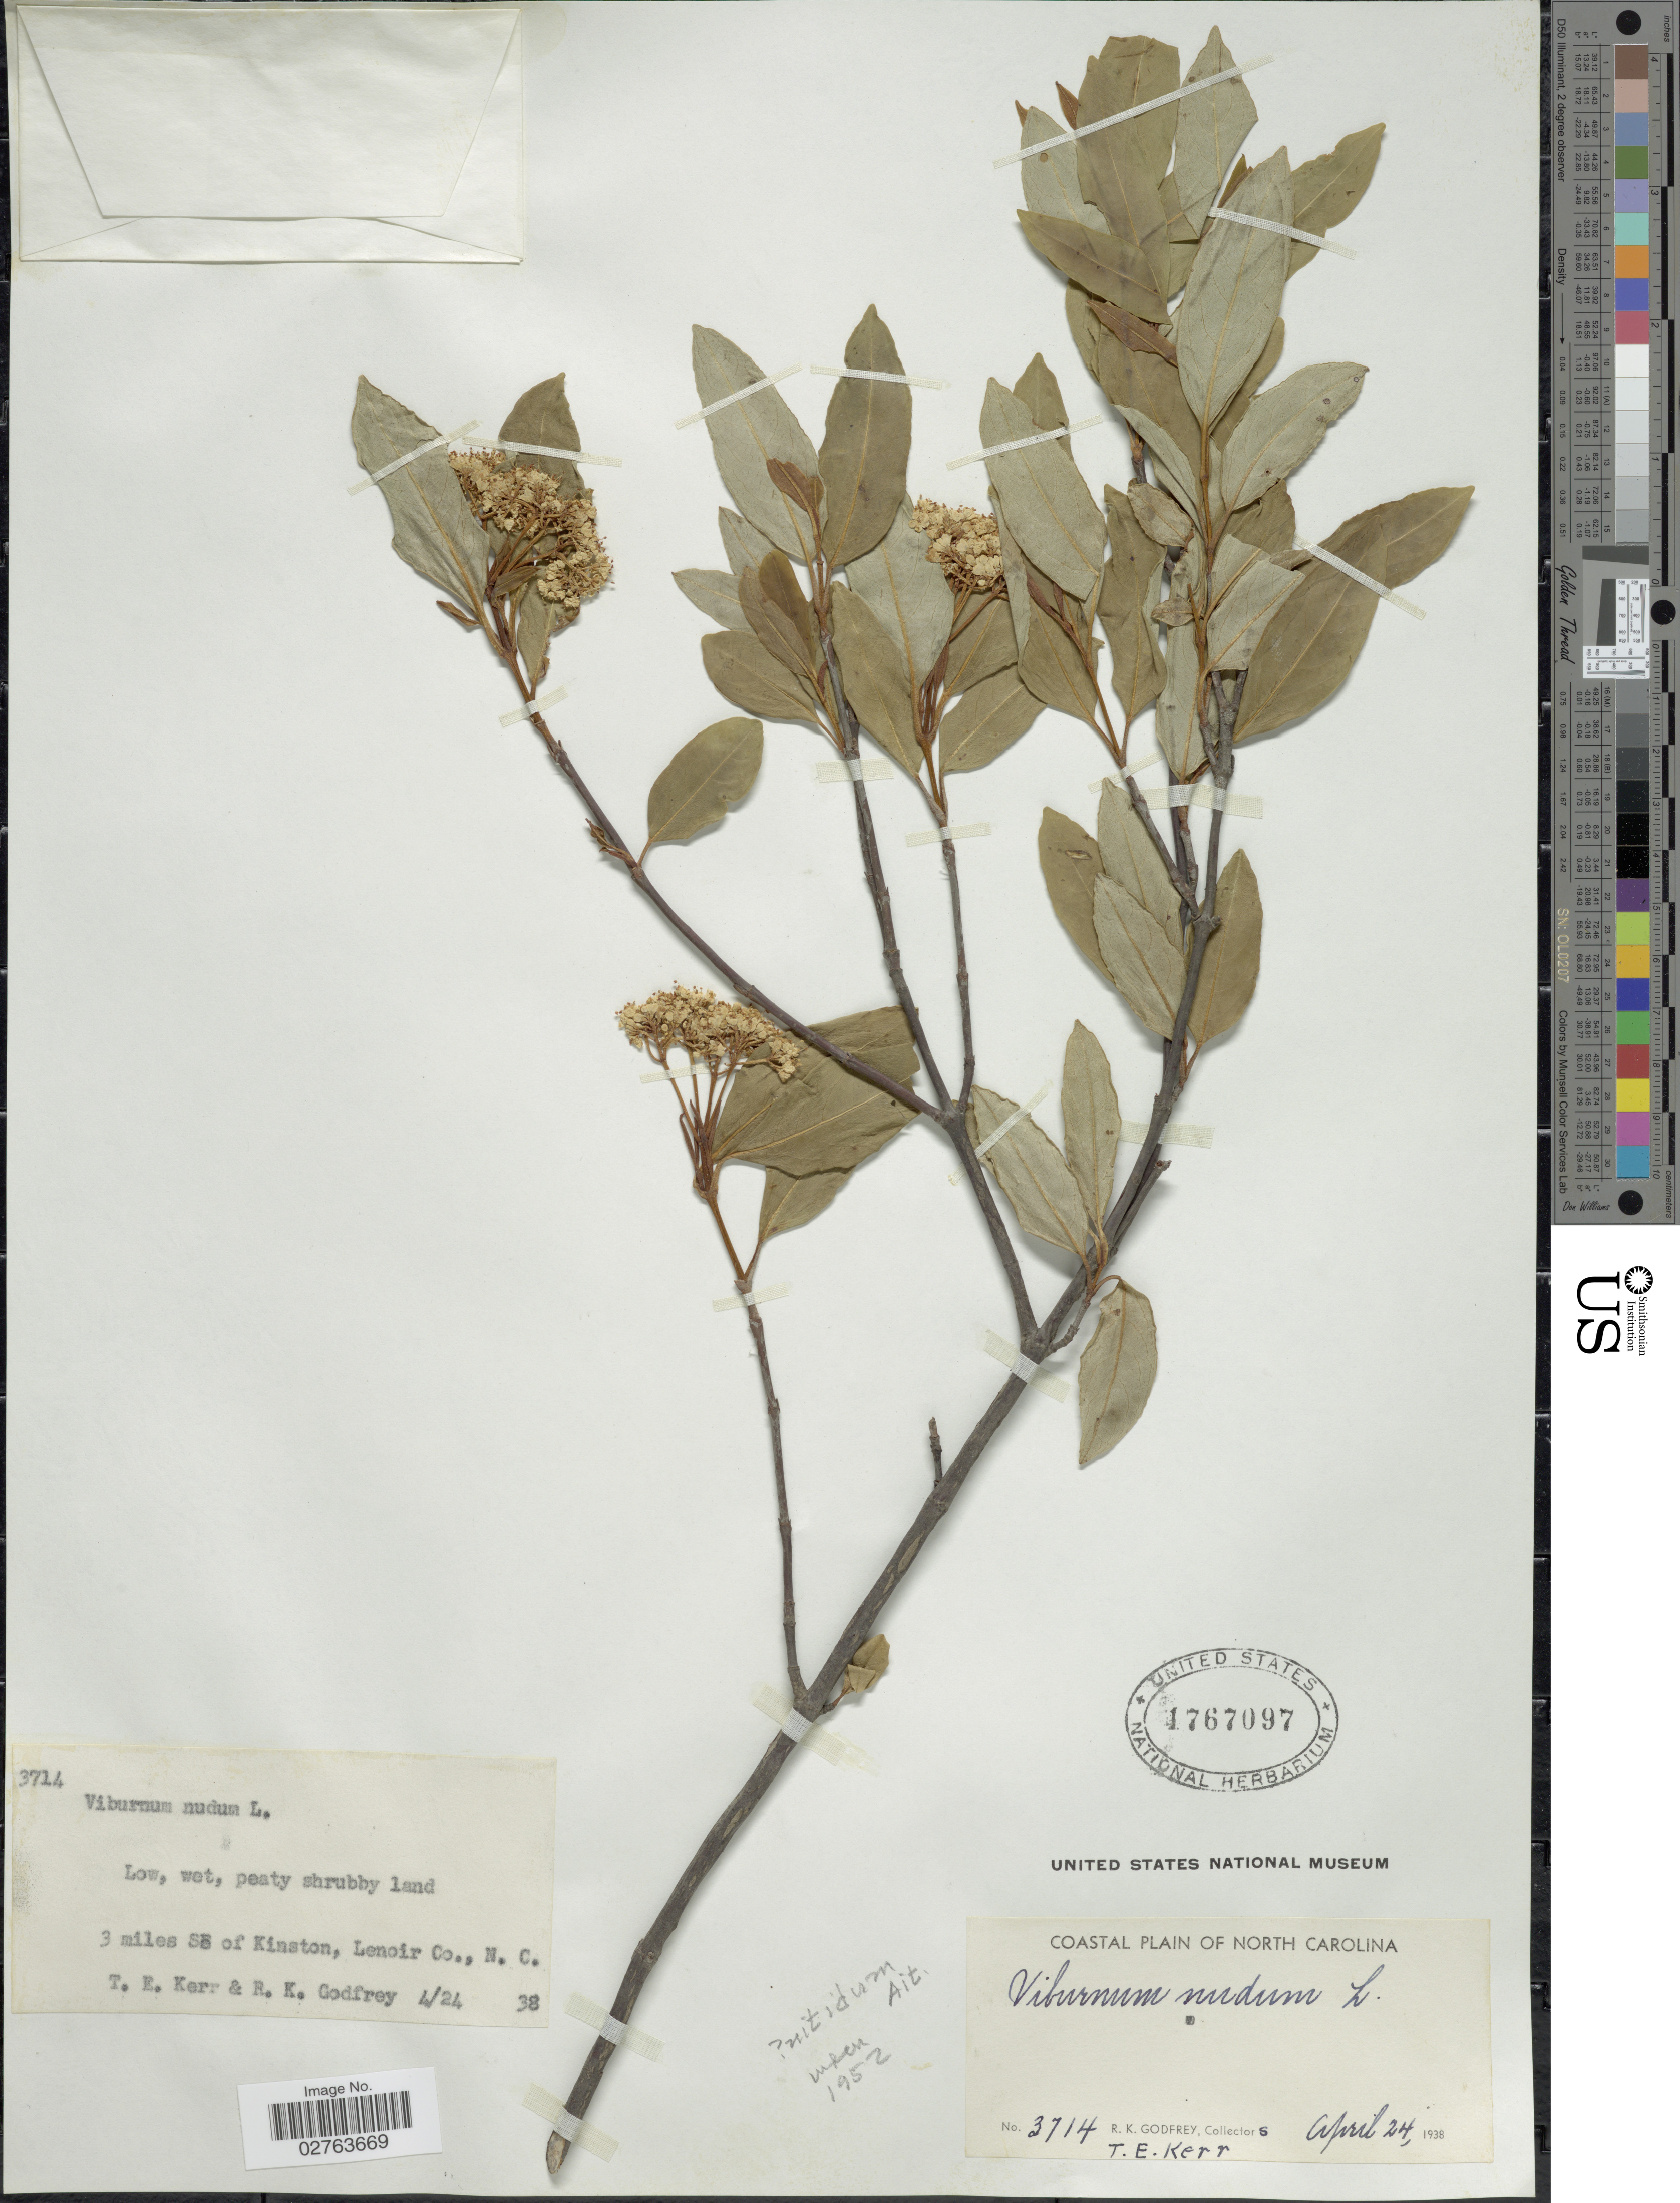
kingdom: Plantae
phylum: Tracheophyta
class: Magnoliopsida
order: Dipsacales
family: Viburnaceae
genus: Viburnum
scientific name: Viburnum nitidum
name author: Aiton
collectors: R. K. Godfrey & T. E. Kerr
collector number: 3714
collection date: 1938-04-24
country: United States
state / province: North Carolina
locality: Coastal plain of North Carolina. 3 miles SE of Kinston, Lenoir Co.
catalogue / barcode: US 1767097